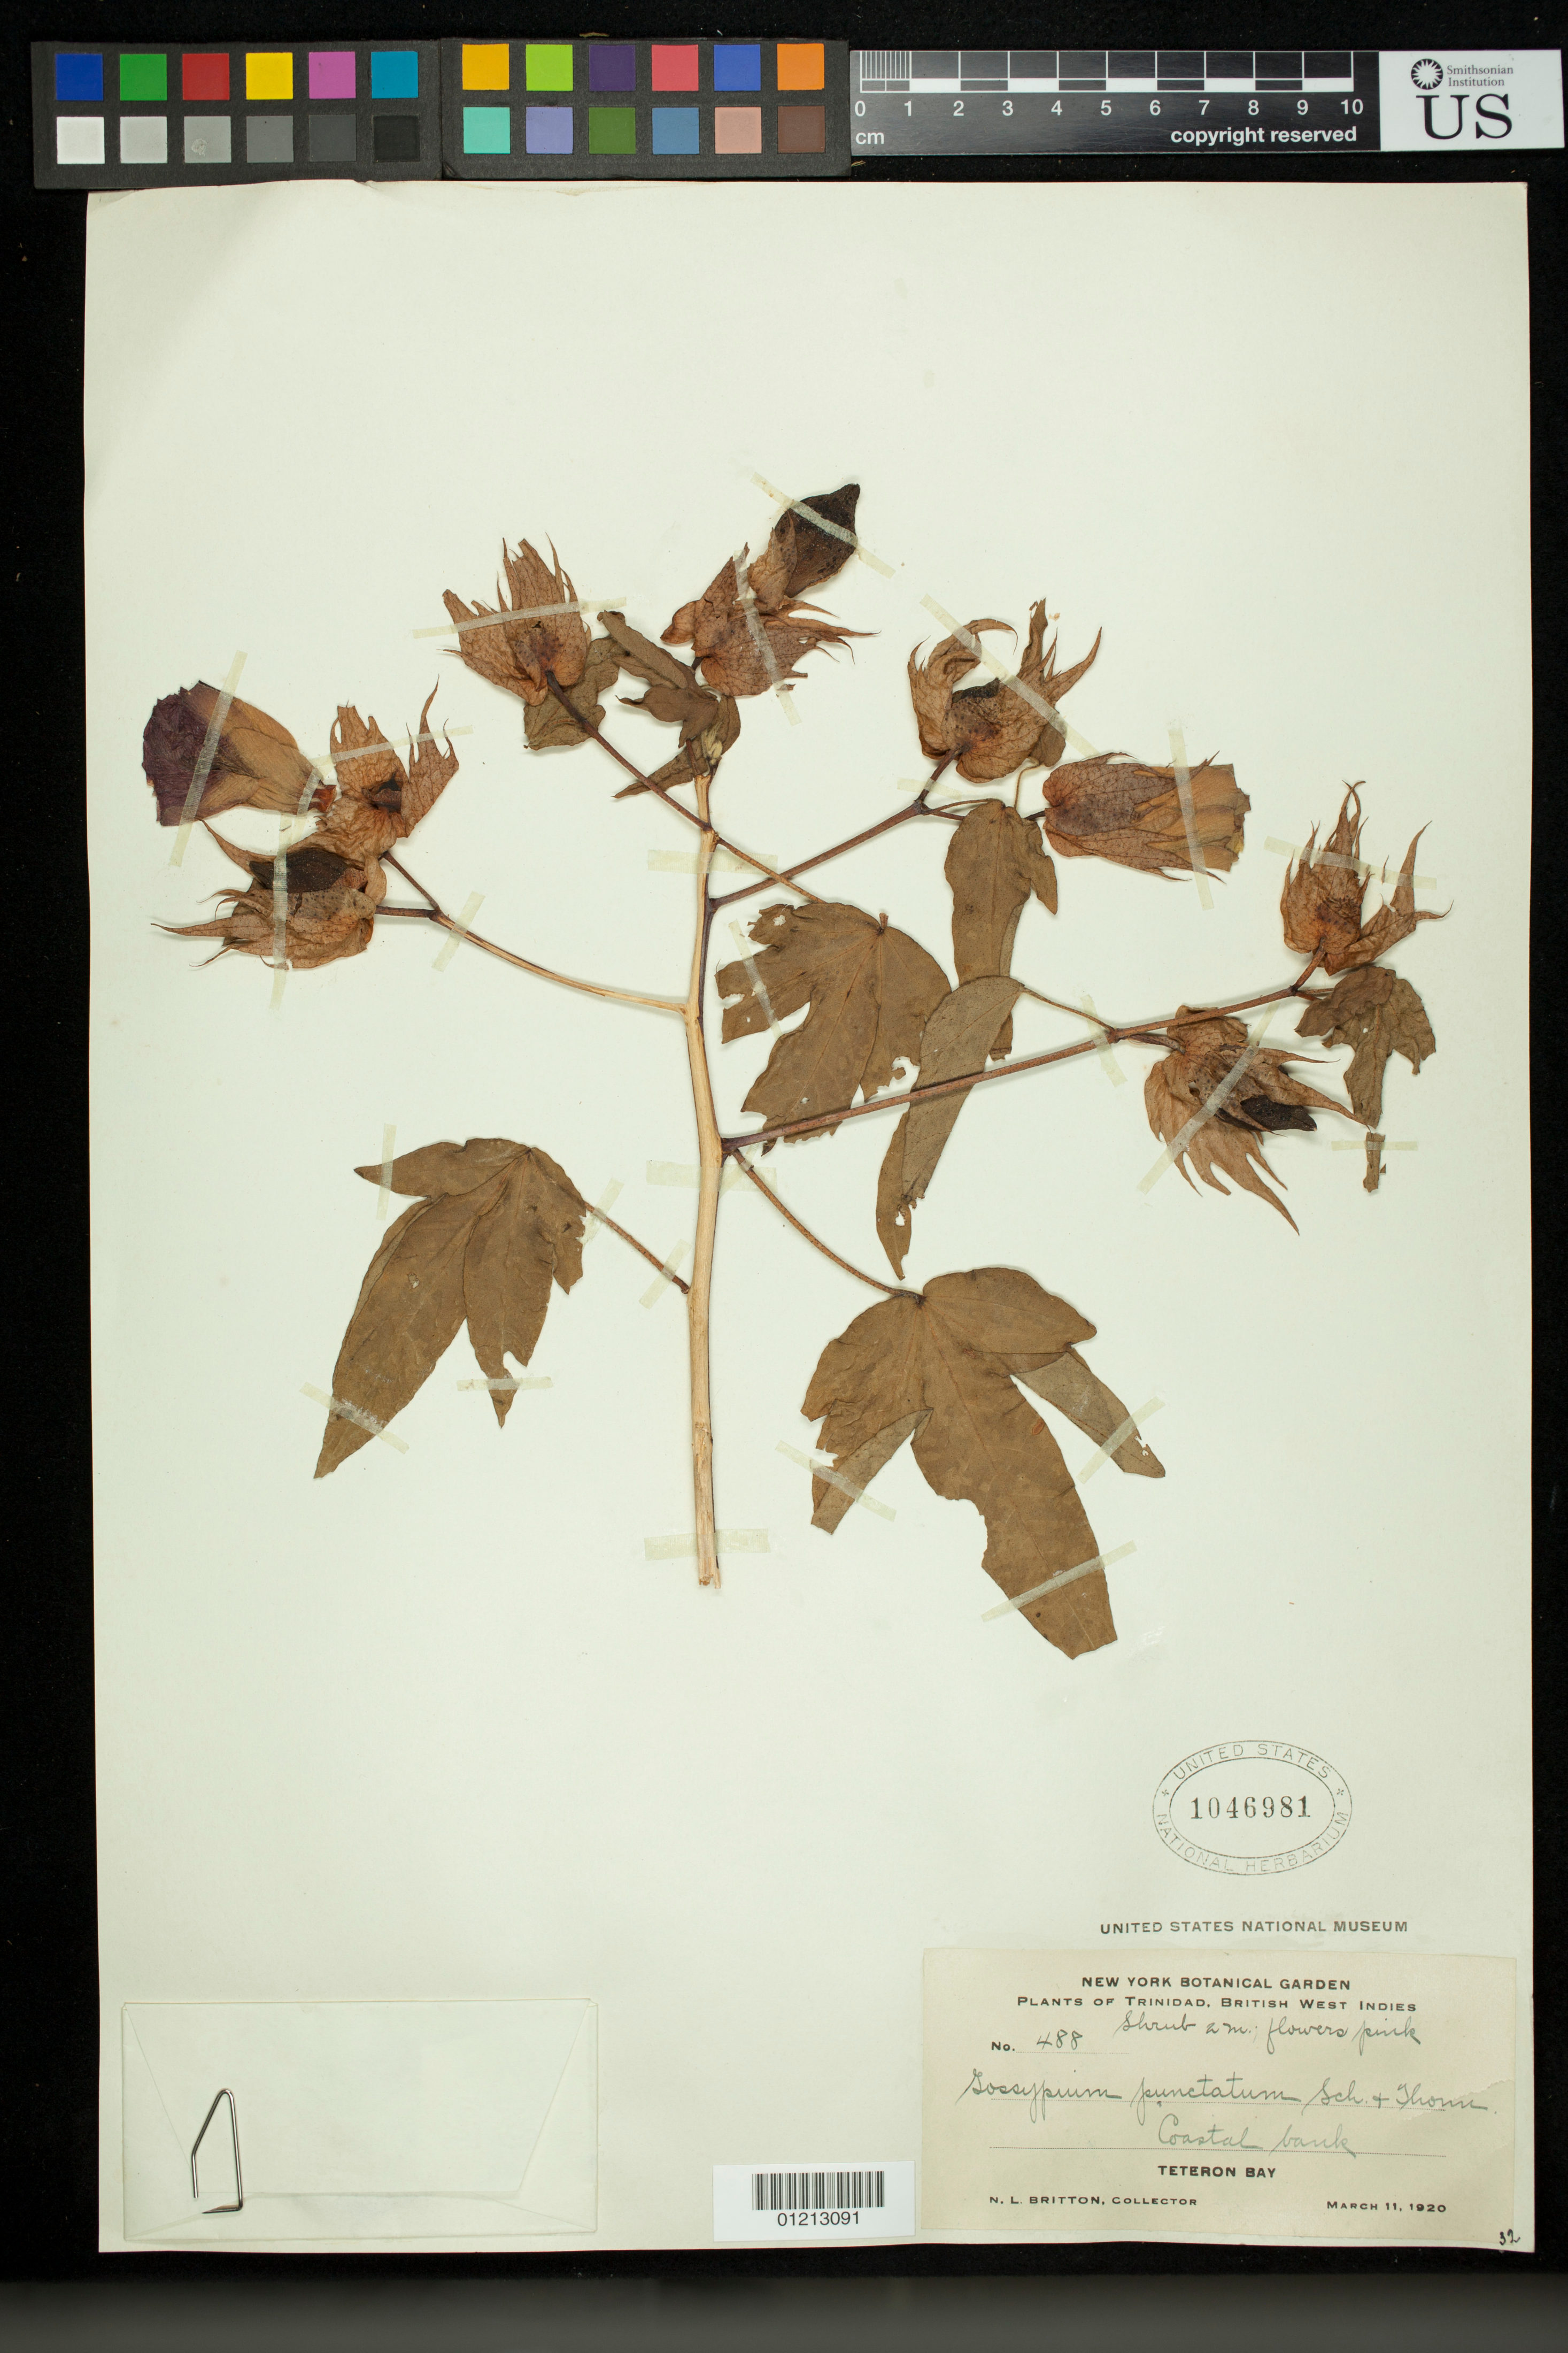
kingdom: Plantae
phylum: Tracheophyta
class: Magnoliopsida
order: Malvales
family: Malvaceae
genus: Gossypium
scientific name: Gossypium peruvianum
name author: Cav.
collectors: N. Britton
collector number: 488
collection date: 1920-03-11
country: Trinidad and Tobago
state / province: Diego Martin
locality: Teteron Bay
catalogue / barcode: US 1046981